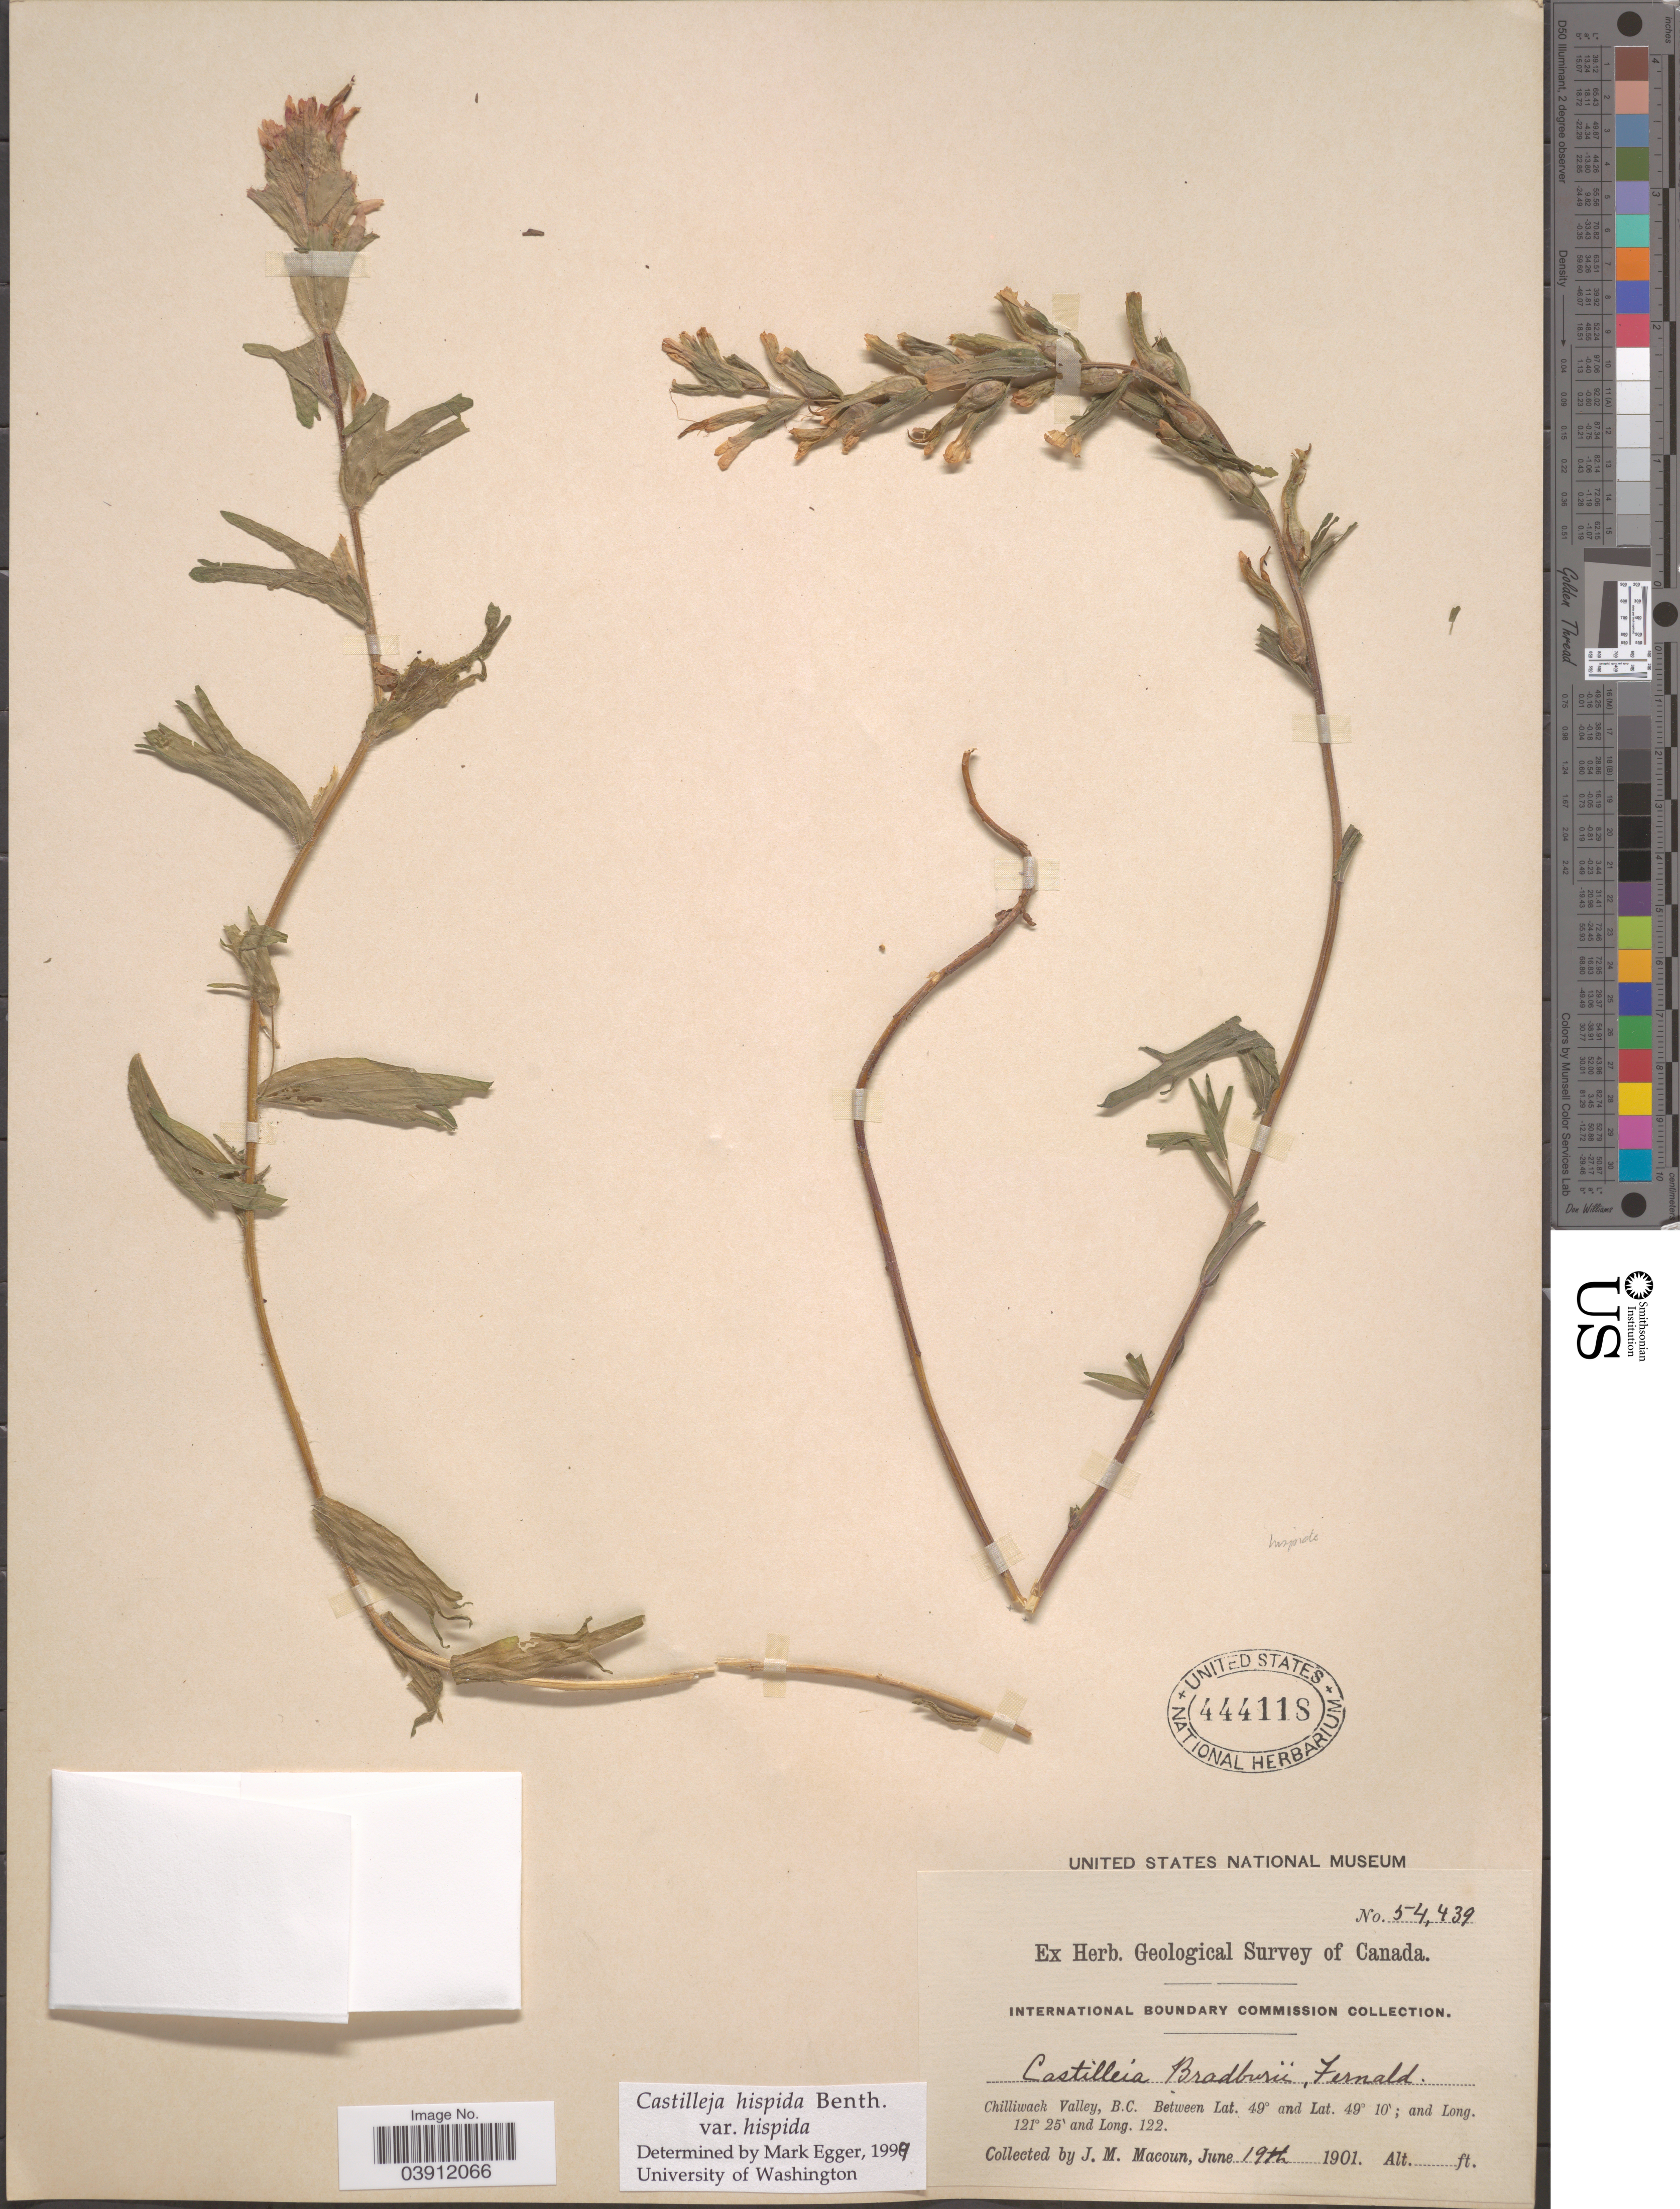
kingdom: Plantae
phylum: Tracheophyta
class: Magnoliopsida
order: Lamiales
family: Orobanchaceae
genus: Castilleja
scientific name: Castilleja hispida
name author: Benth. ex Hook.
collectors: J. M. Macoun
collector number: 54439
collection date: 1901-06-19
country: Canada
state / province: British Columbia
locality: Chilliwack Valley.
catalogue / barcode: US 444118